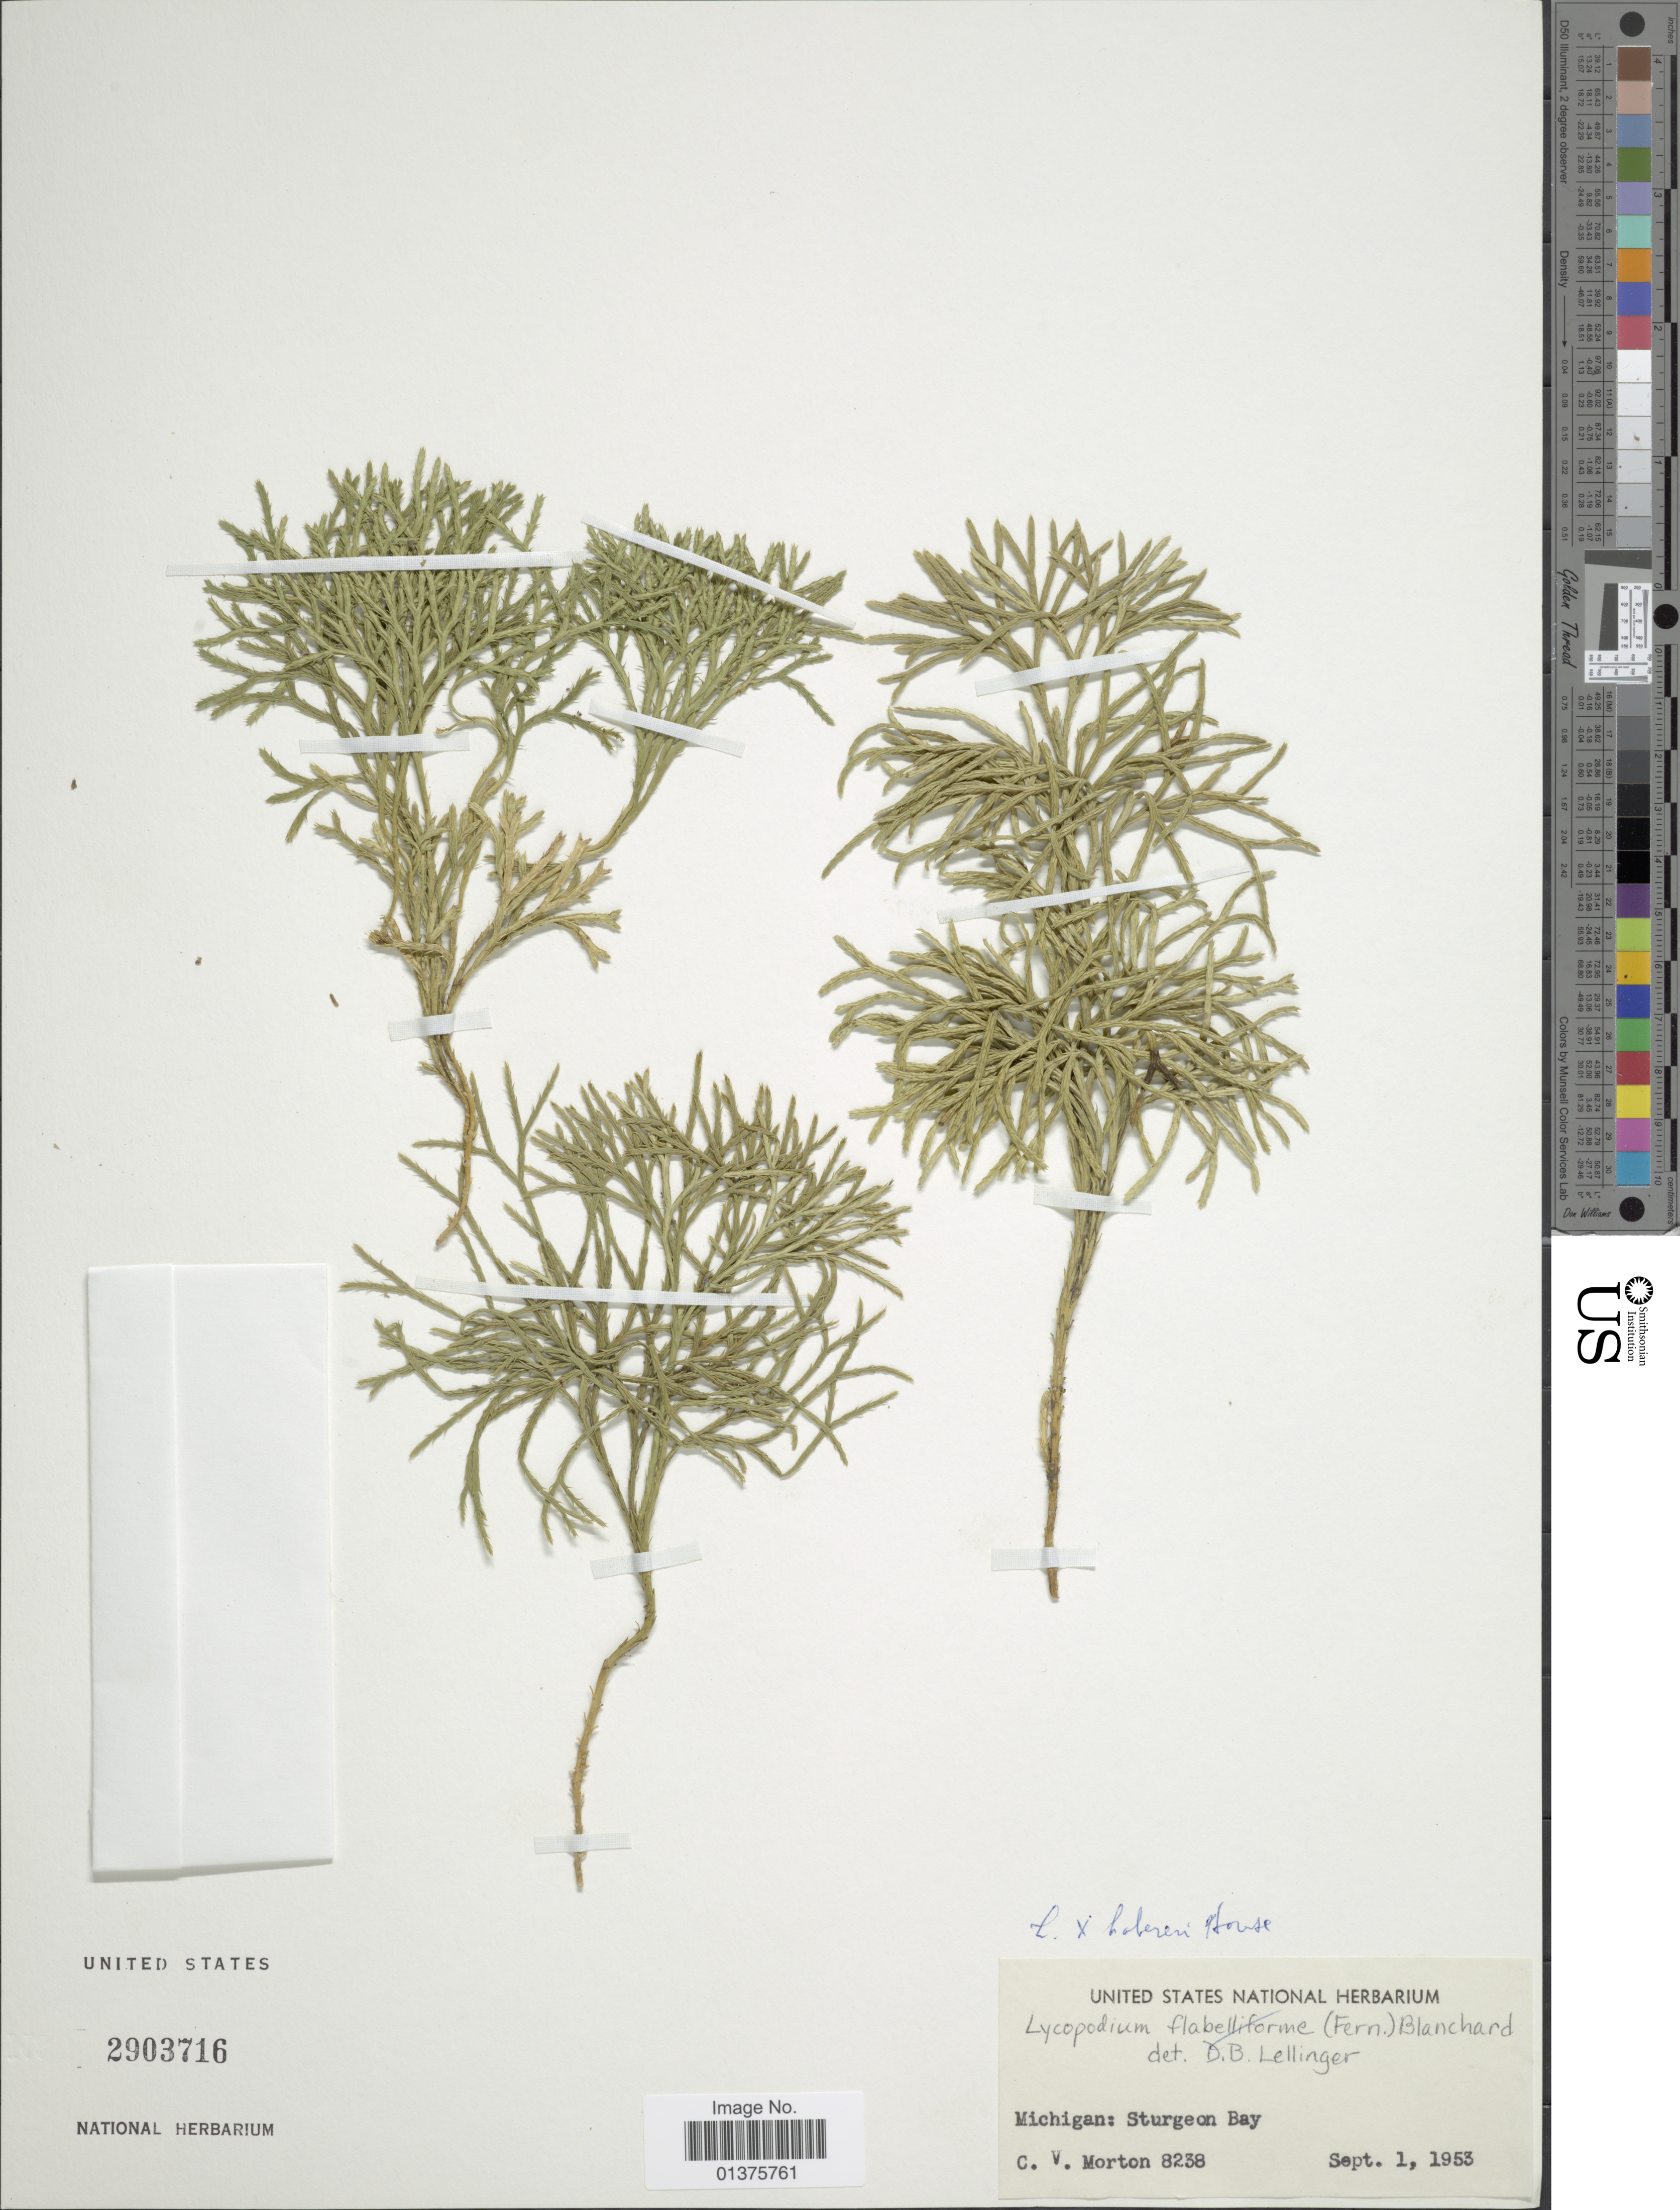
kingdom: Plantae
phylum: Tracheophyta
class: Lycopodiopsida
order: Lycopodiales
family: Lycopodiaceae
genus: Diphasiastrum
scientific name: Diphasiastrum x habereri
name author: (House) Holub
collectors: C. V. Morton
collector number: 8238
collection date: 1953-09-01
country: United States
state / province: Michigan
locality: Sturgeon Bay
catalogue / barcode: US 2903716